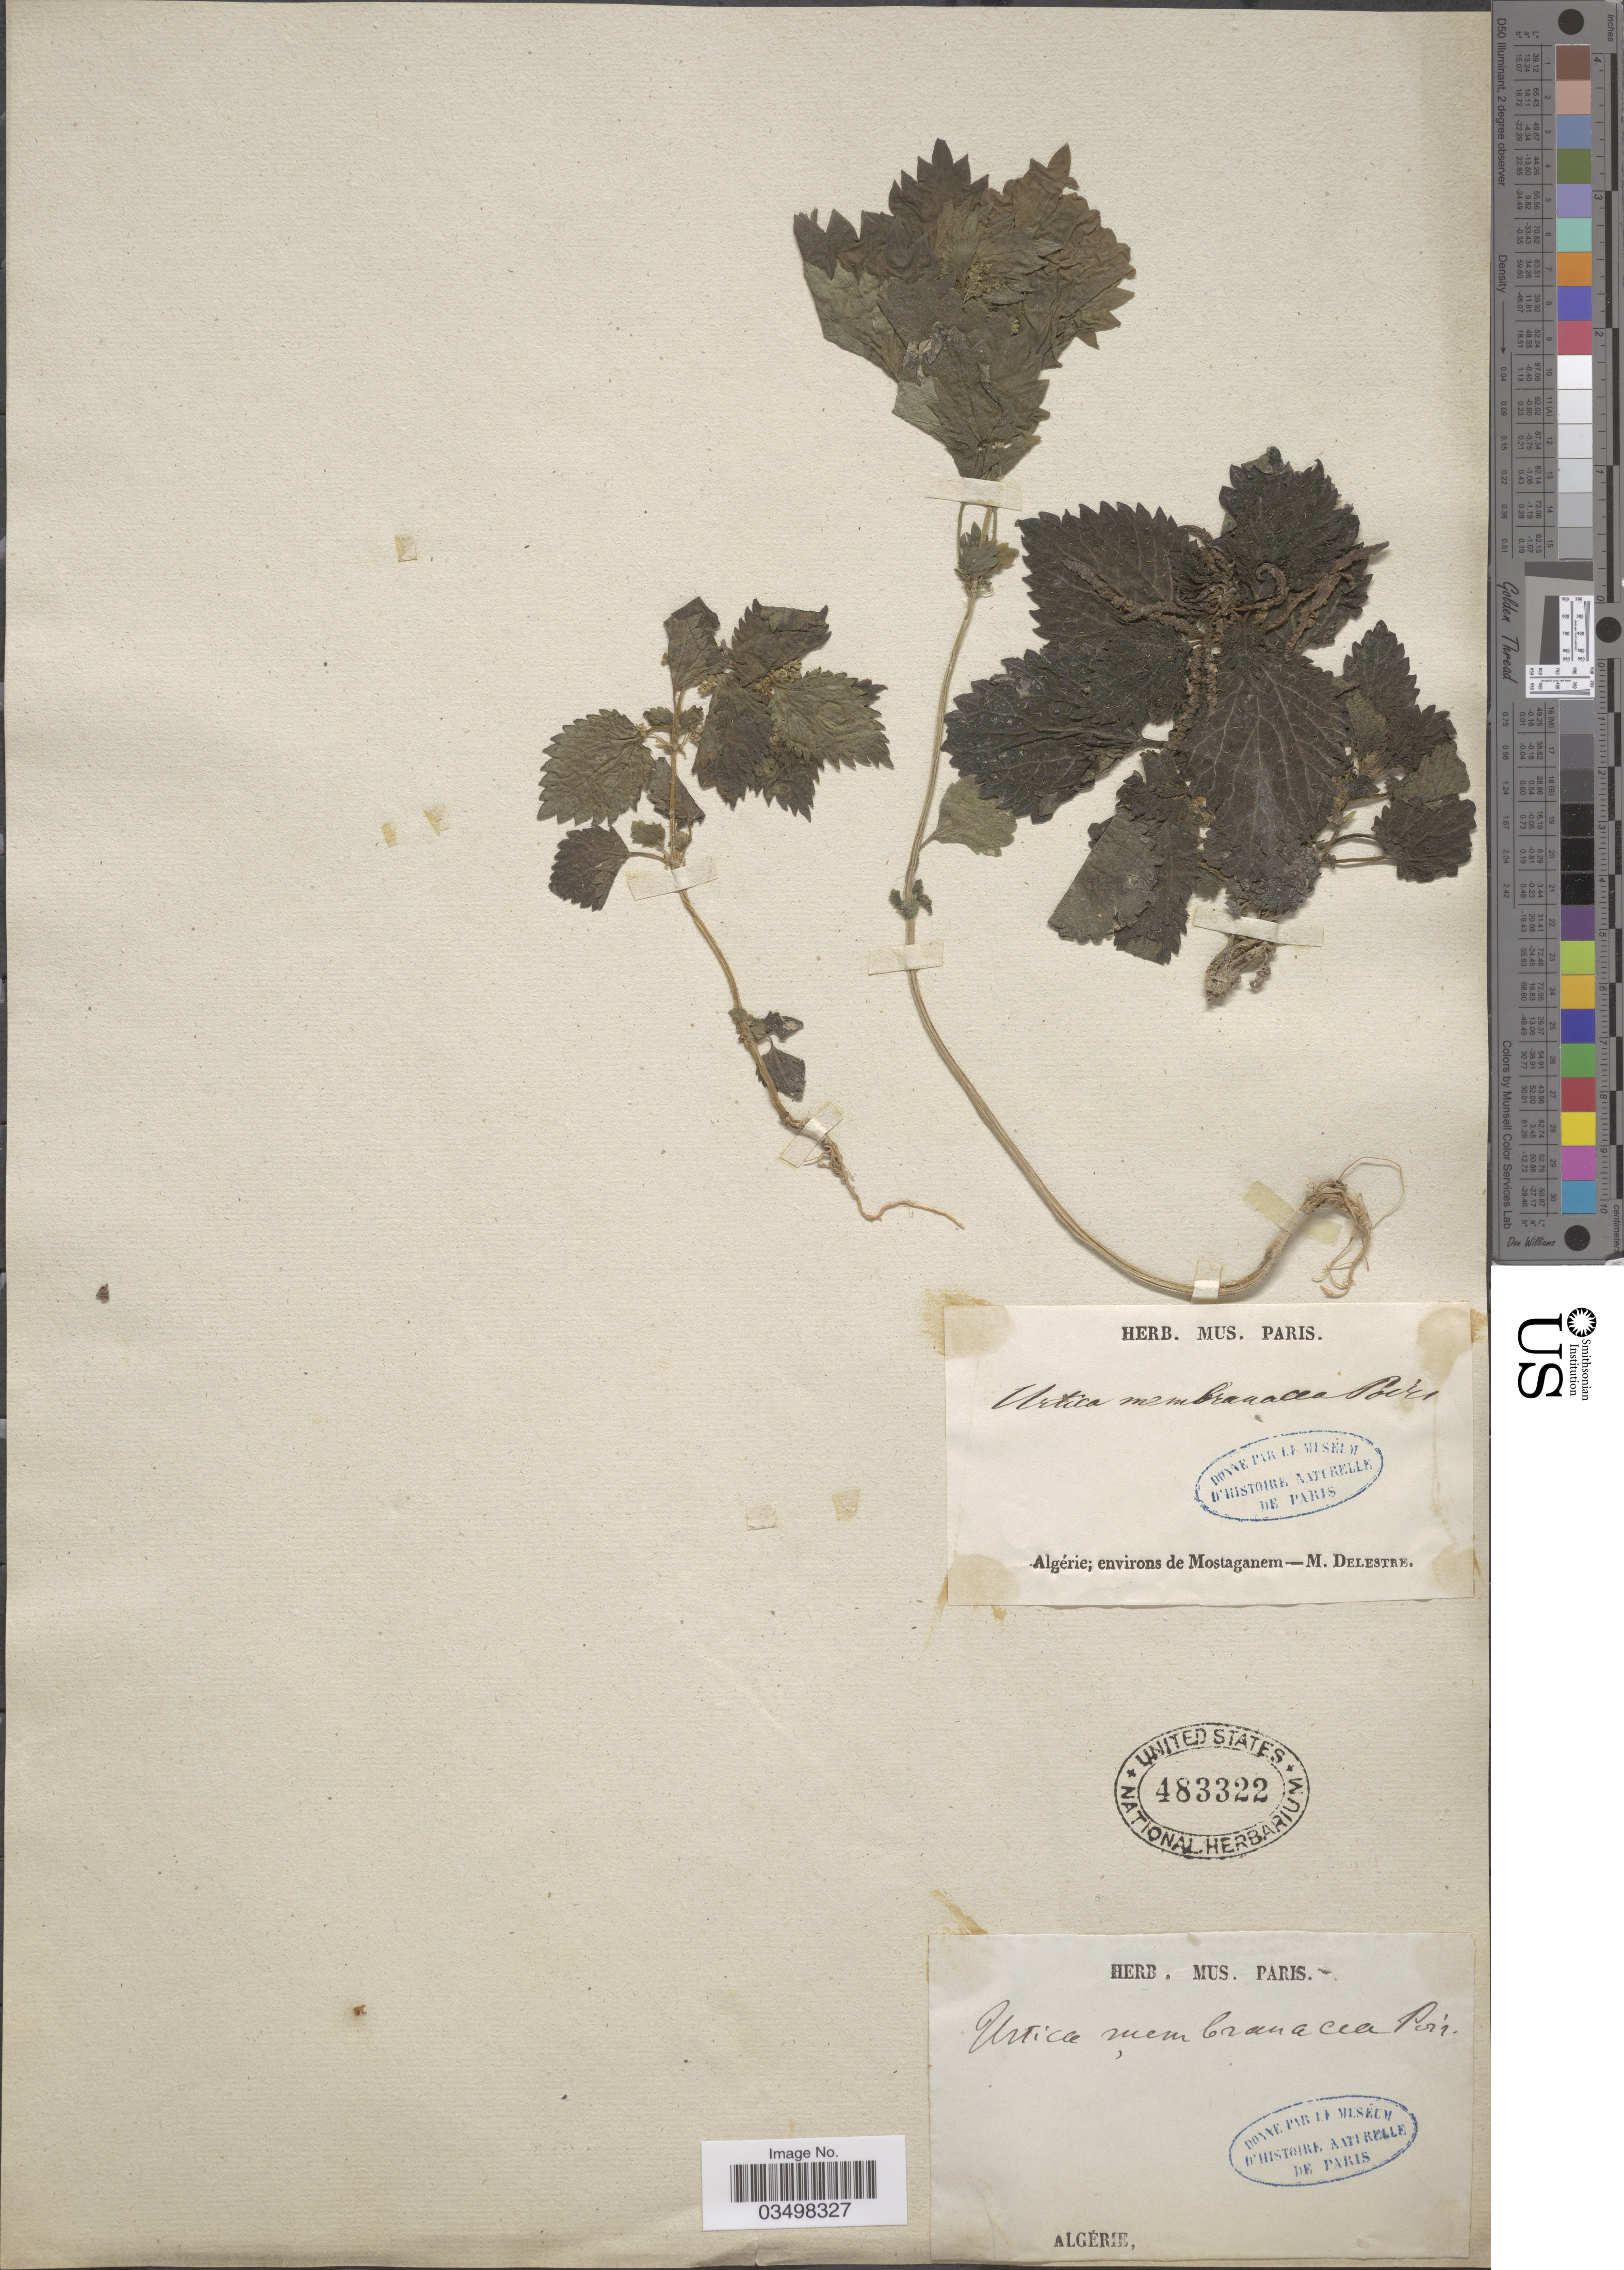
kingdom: Plantae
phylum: Tracheophyta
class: Magnoliopsida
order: Rosales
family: Urticaceae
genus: Urtica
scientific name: Urtica membranacea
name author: Poir.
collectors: M. Delestre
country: Algeria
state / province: Mostaganem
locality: Environs de Mostaganem.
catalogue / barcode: US 483322